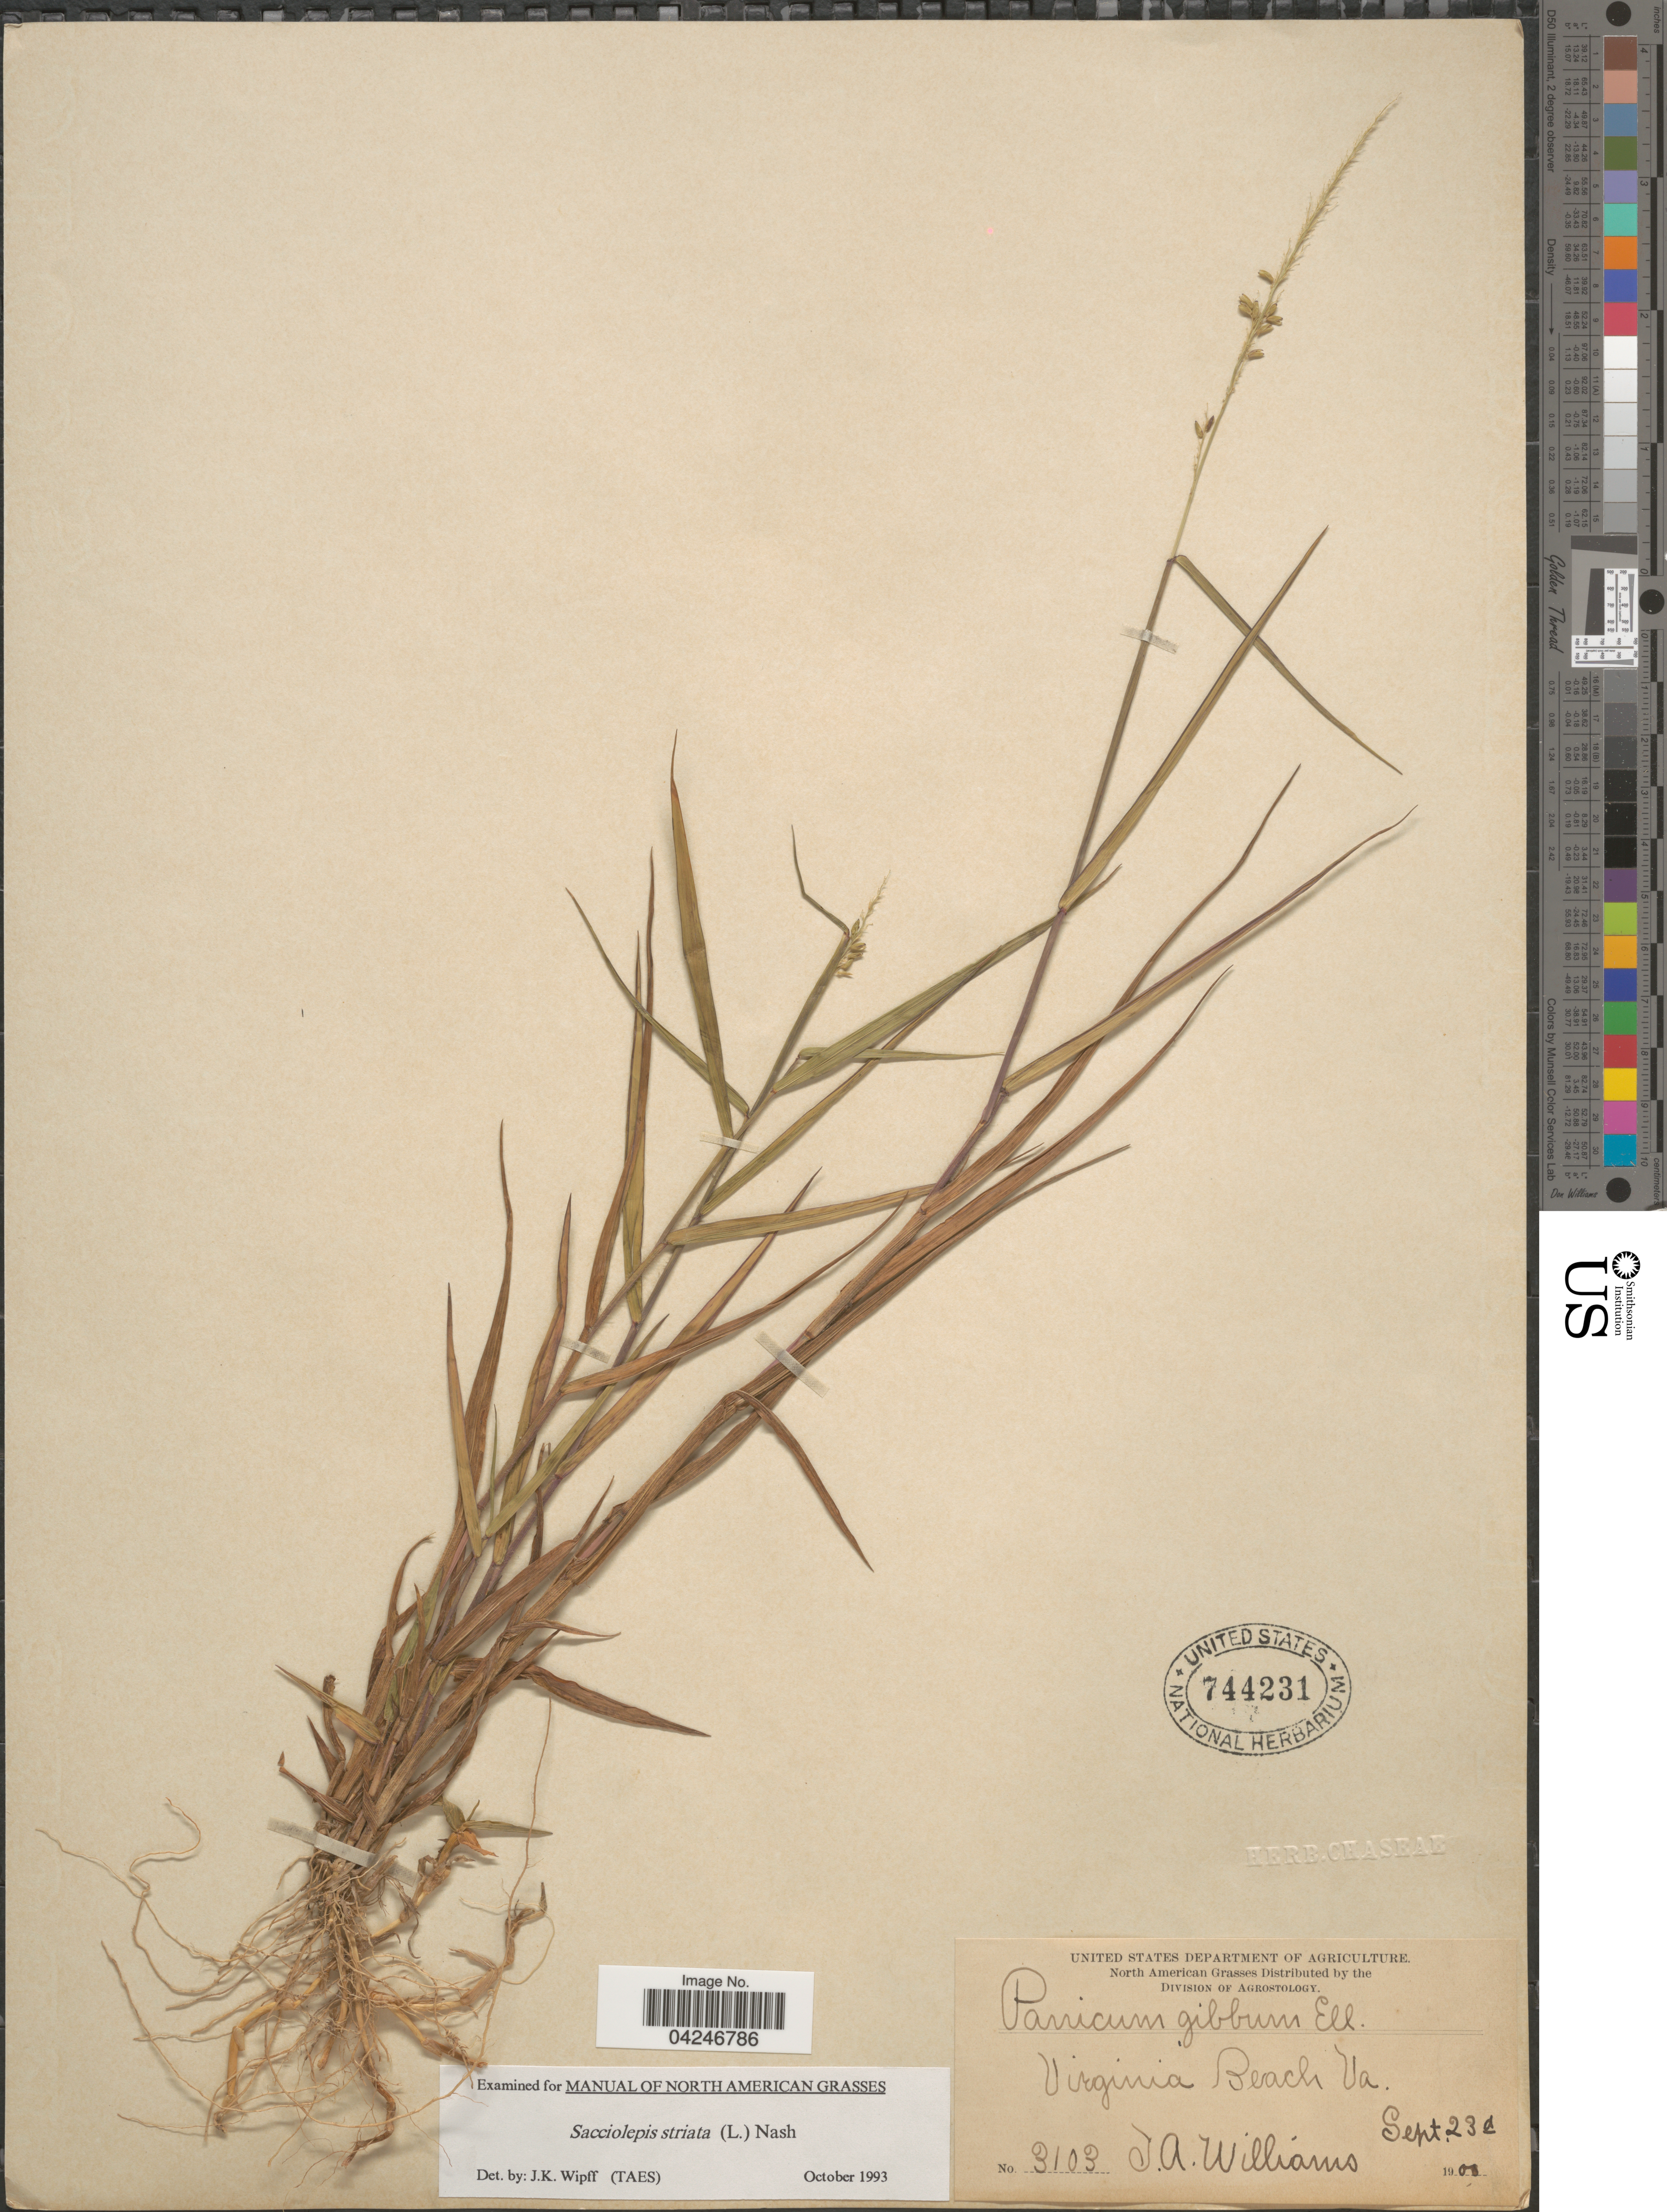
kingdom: Plantae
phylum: Tracheophyta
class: Liliopsida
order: Poales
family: Poaceae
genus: Sacciolepis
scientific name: Sacciolepis striata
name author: (L.) Nash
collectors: T. Williams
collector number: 3103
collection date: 1905-09-23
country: United States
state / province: Virginia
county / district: City of Virginia Beach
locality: Virginia Beach.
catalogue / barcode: US 855231